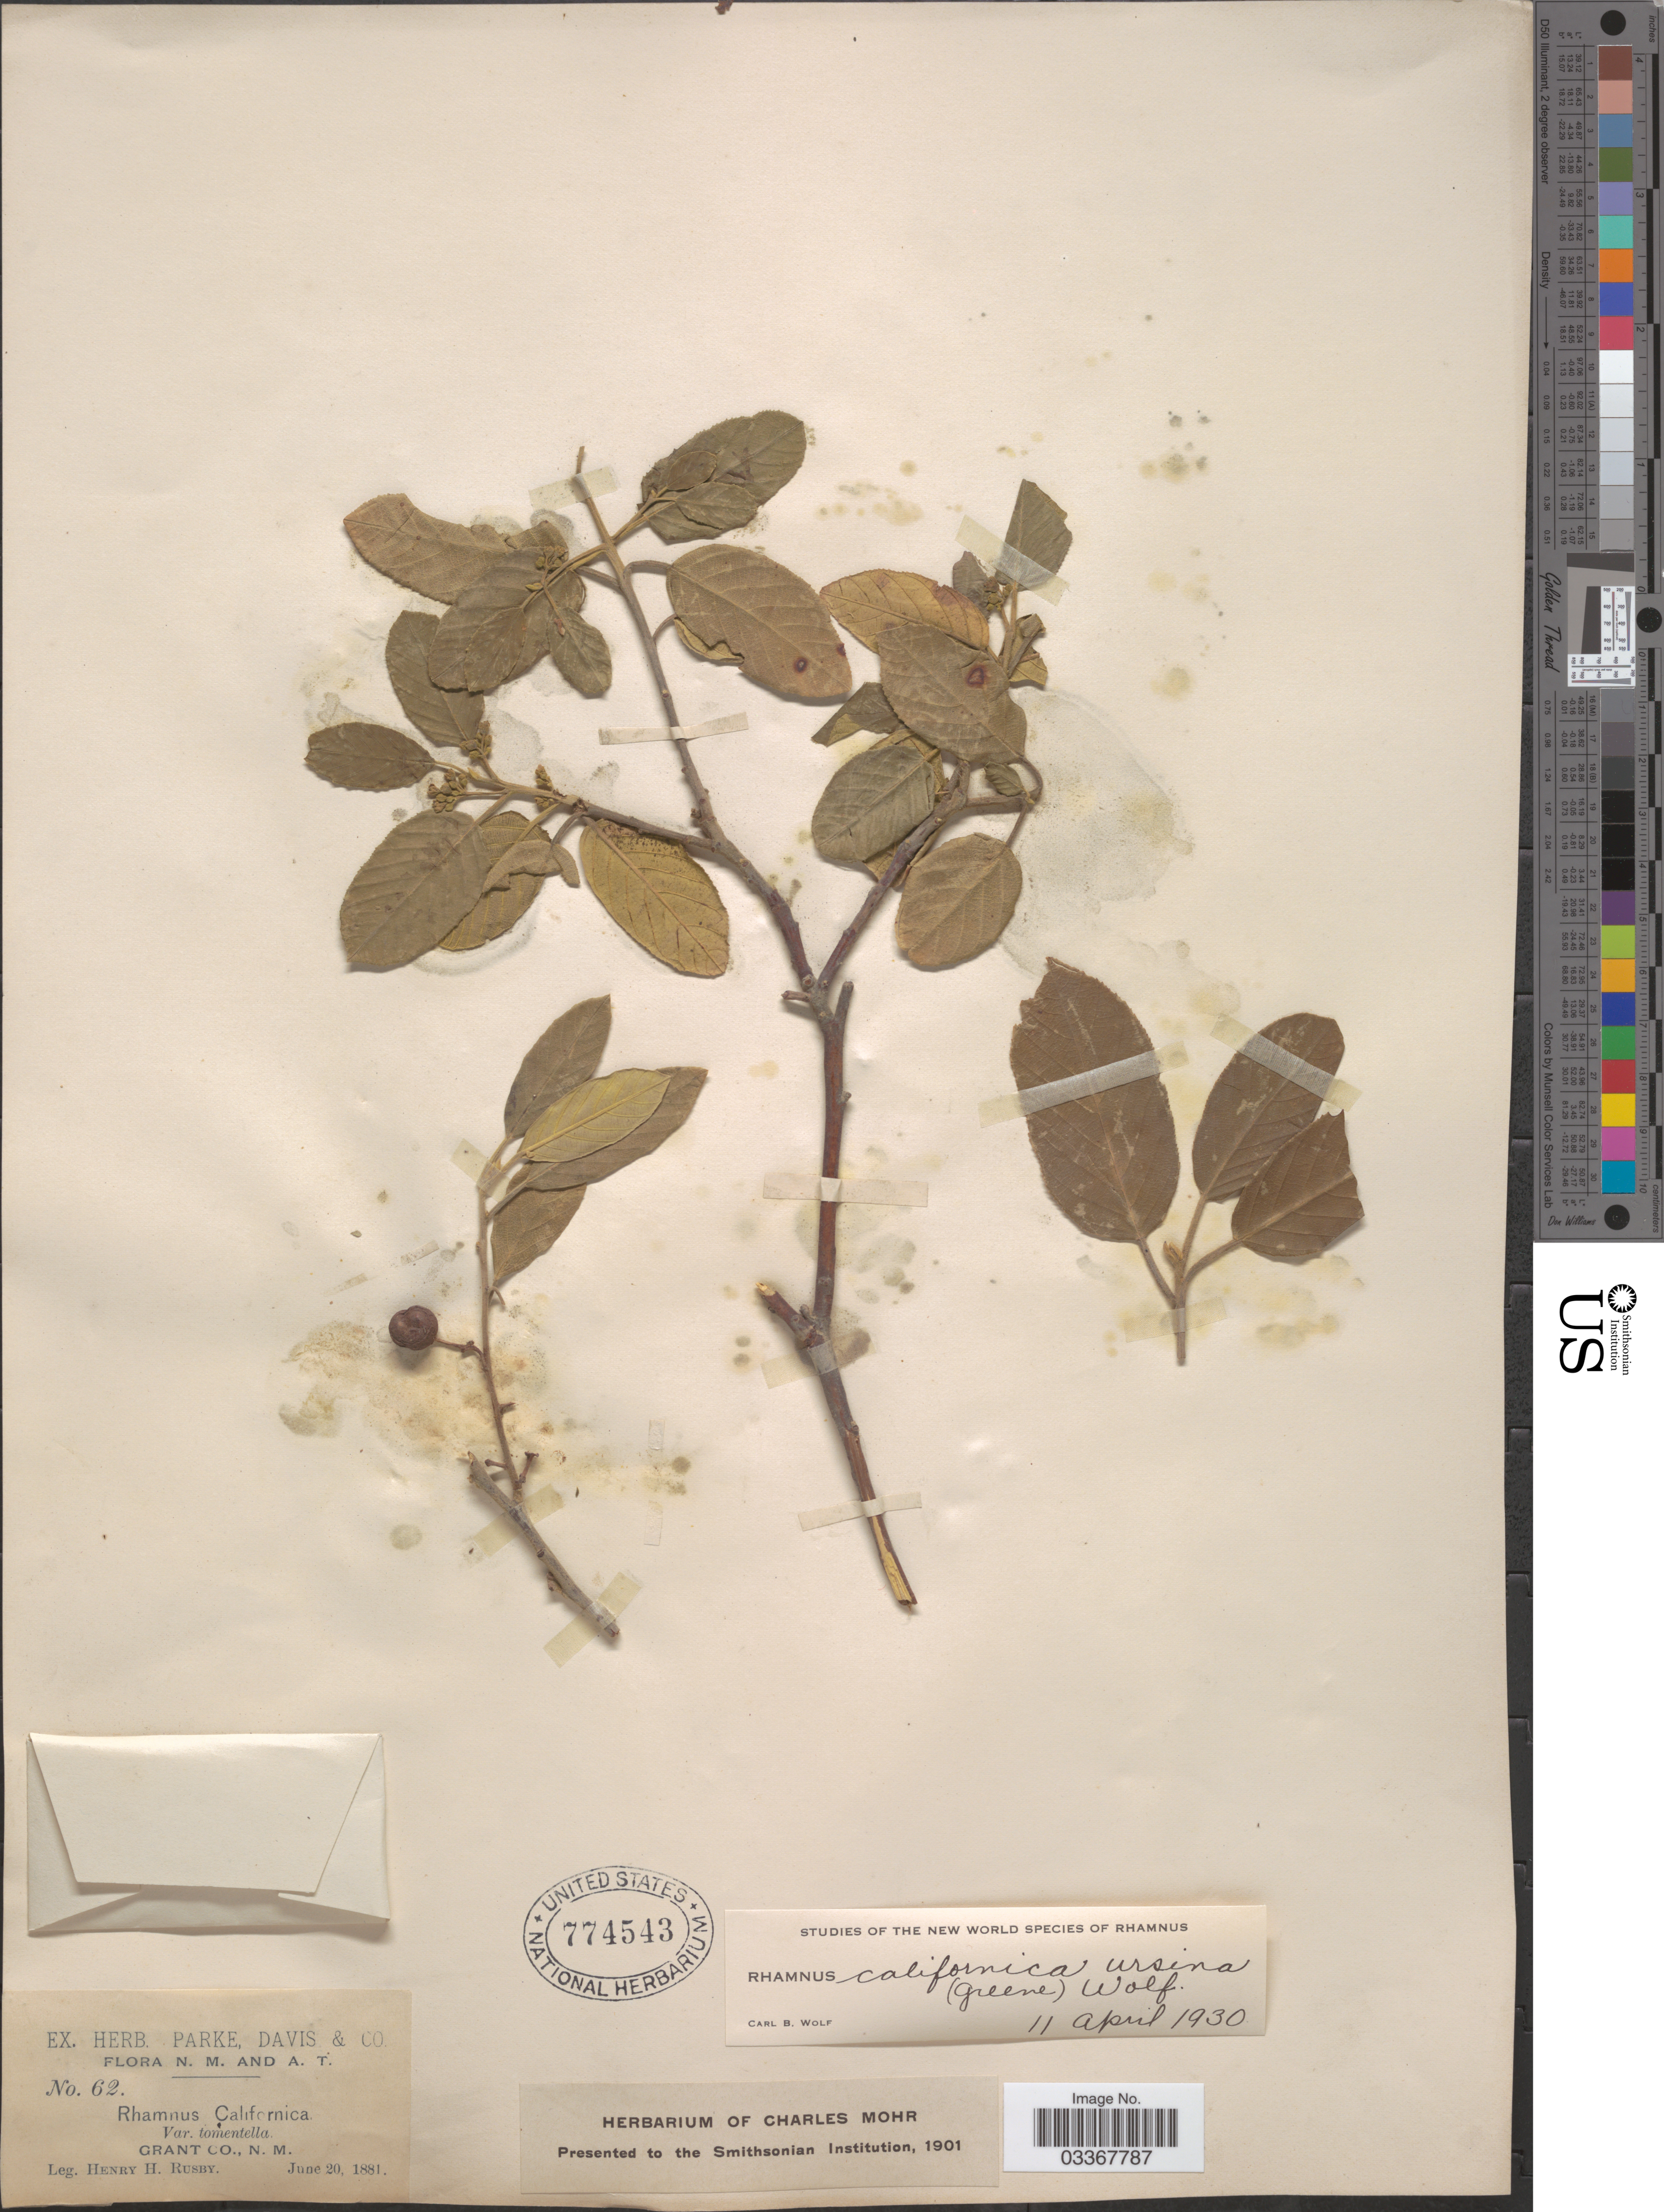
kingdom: Plantae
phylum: Tracheophyta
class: Magnoliopsida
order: Rosales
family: Rhamnaceae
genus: Frangula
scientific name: Frangula californica subsp. ursina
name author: (Greene) Kartesz & Gandhi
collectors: H. H. Rusby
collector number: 62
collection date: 1881-06-20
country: United States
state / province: New Mexico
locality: Grant Co.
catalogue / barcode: US 774543